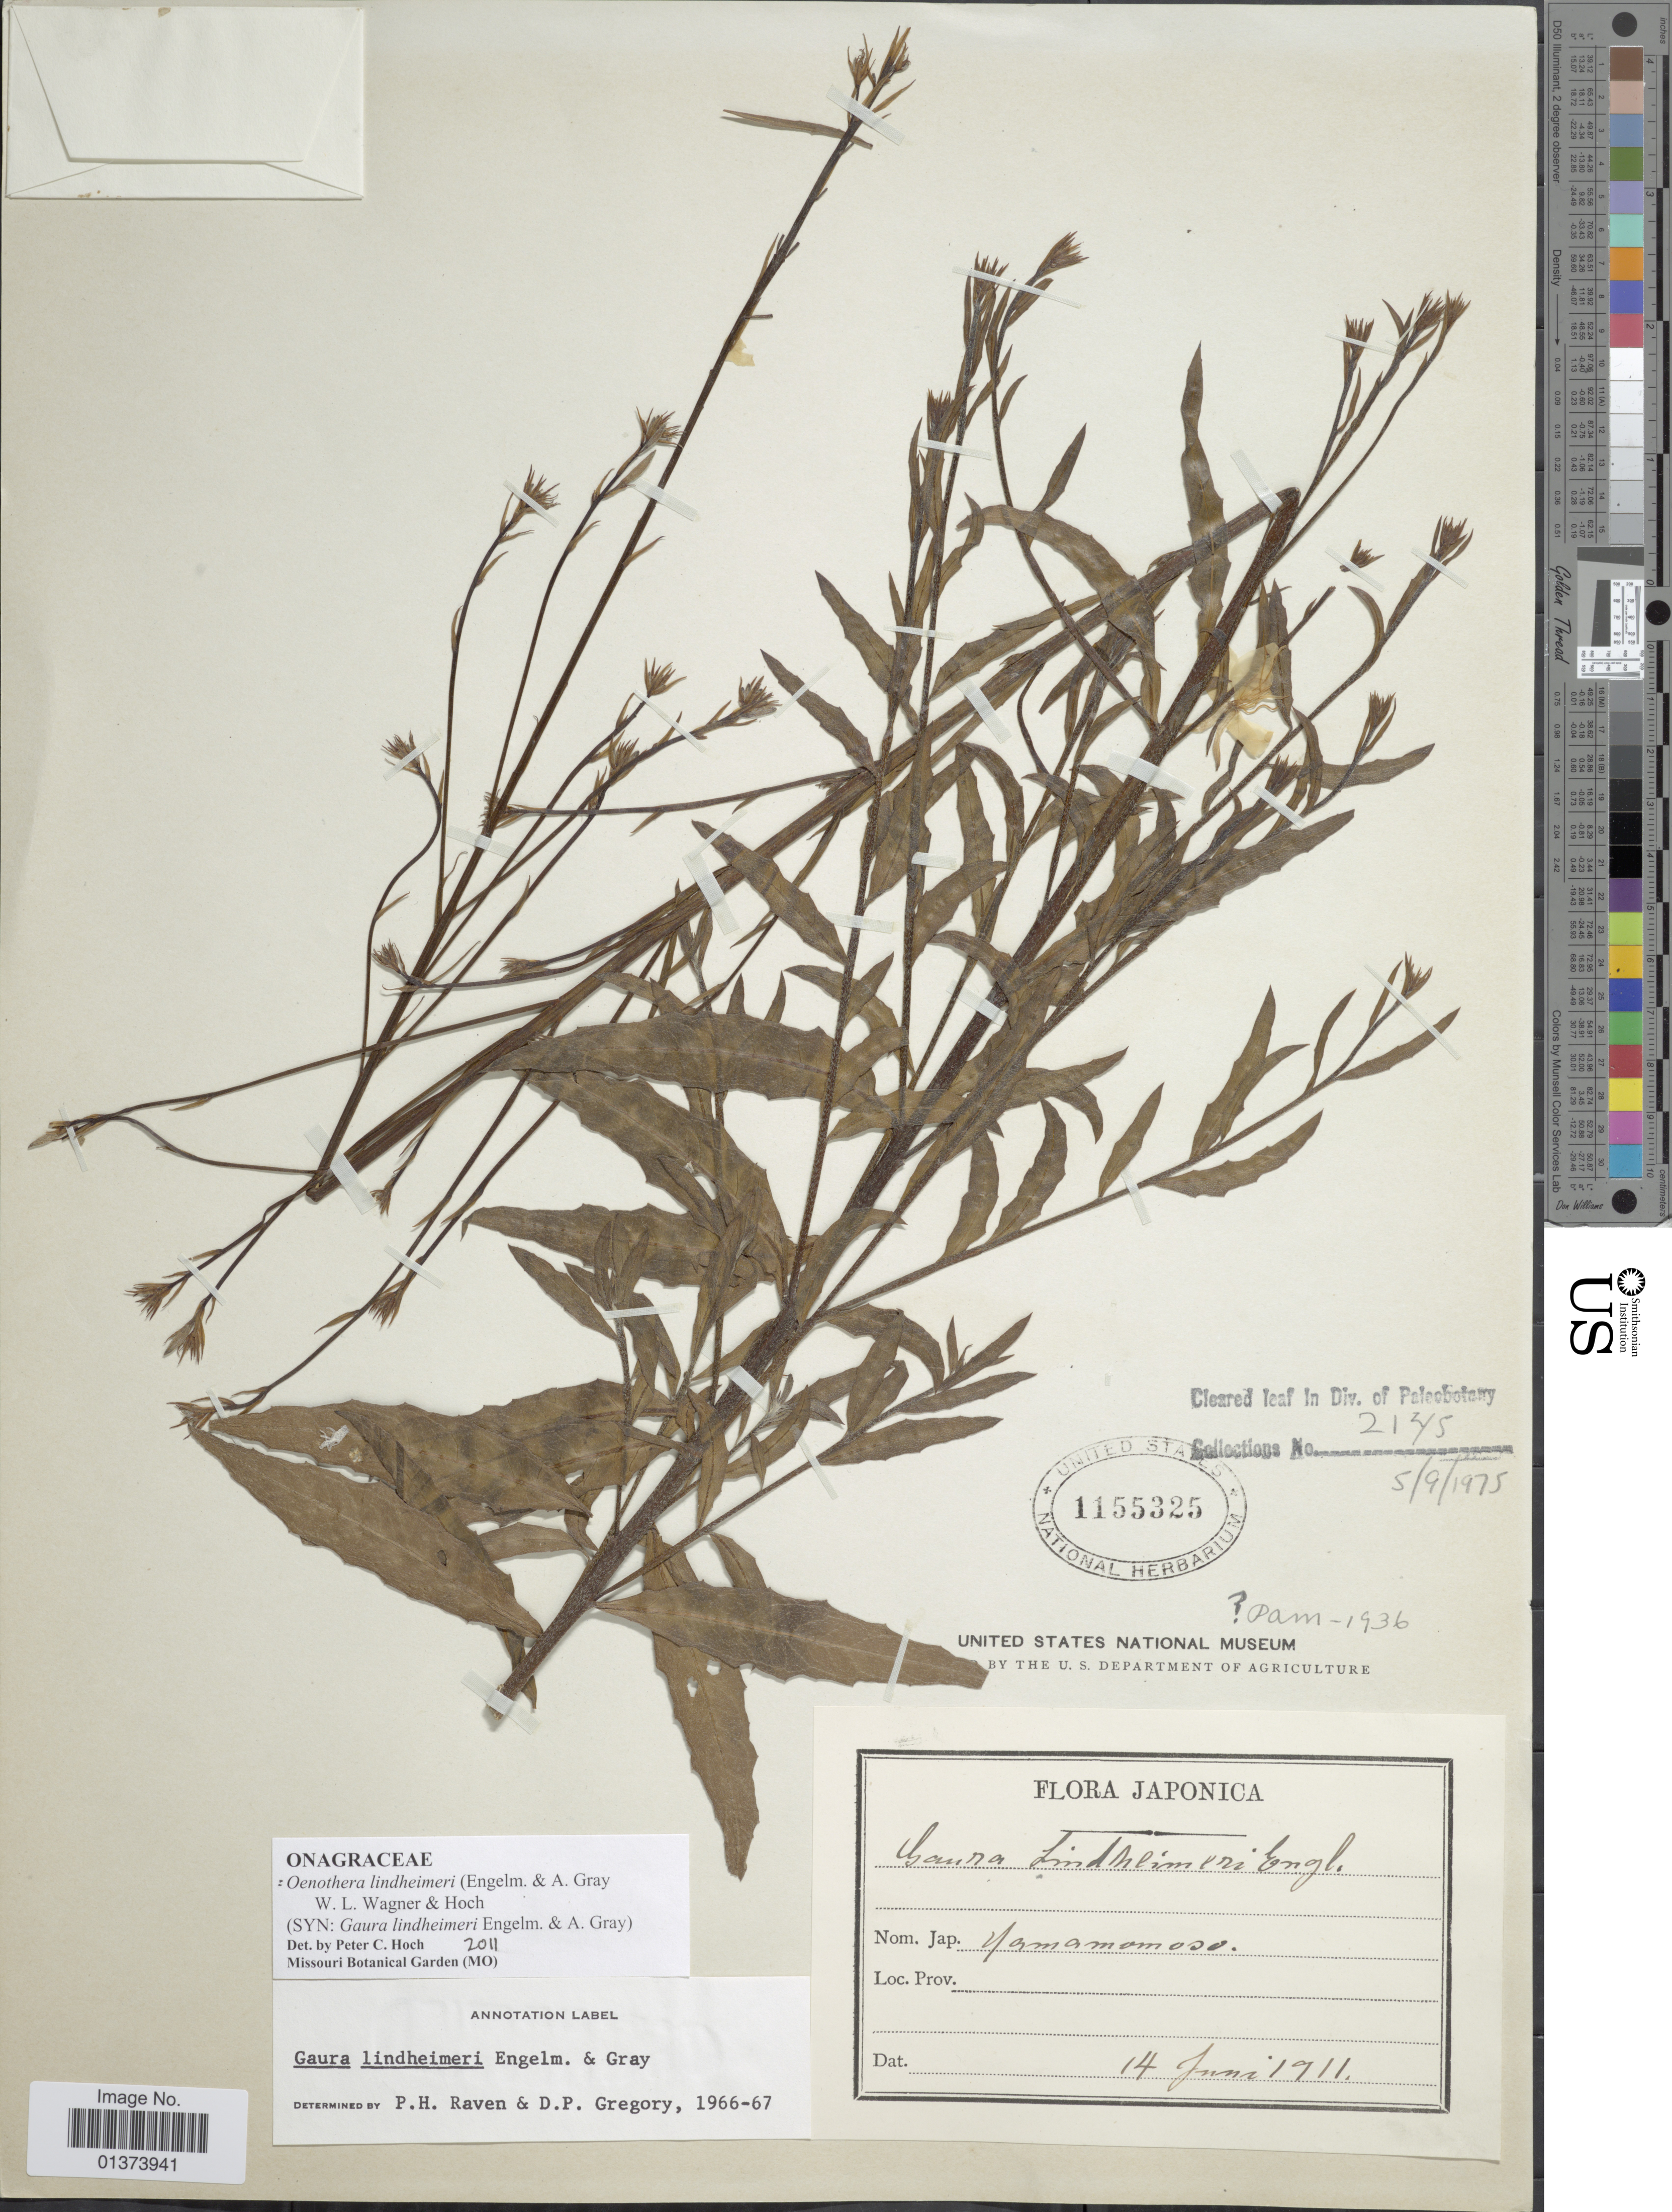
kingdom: Plantae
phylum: Tracheophyta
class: Magnoliopsida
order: Myrtales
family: Onagraceae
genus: Oenothera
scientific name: Oenothera lindheimeri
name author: (Engelm. & A. Gray) W.L. Wagner & Hoch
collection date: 1911-06-14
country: Japan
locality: Japonia.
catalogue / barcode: US 1155325